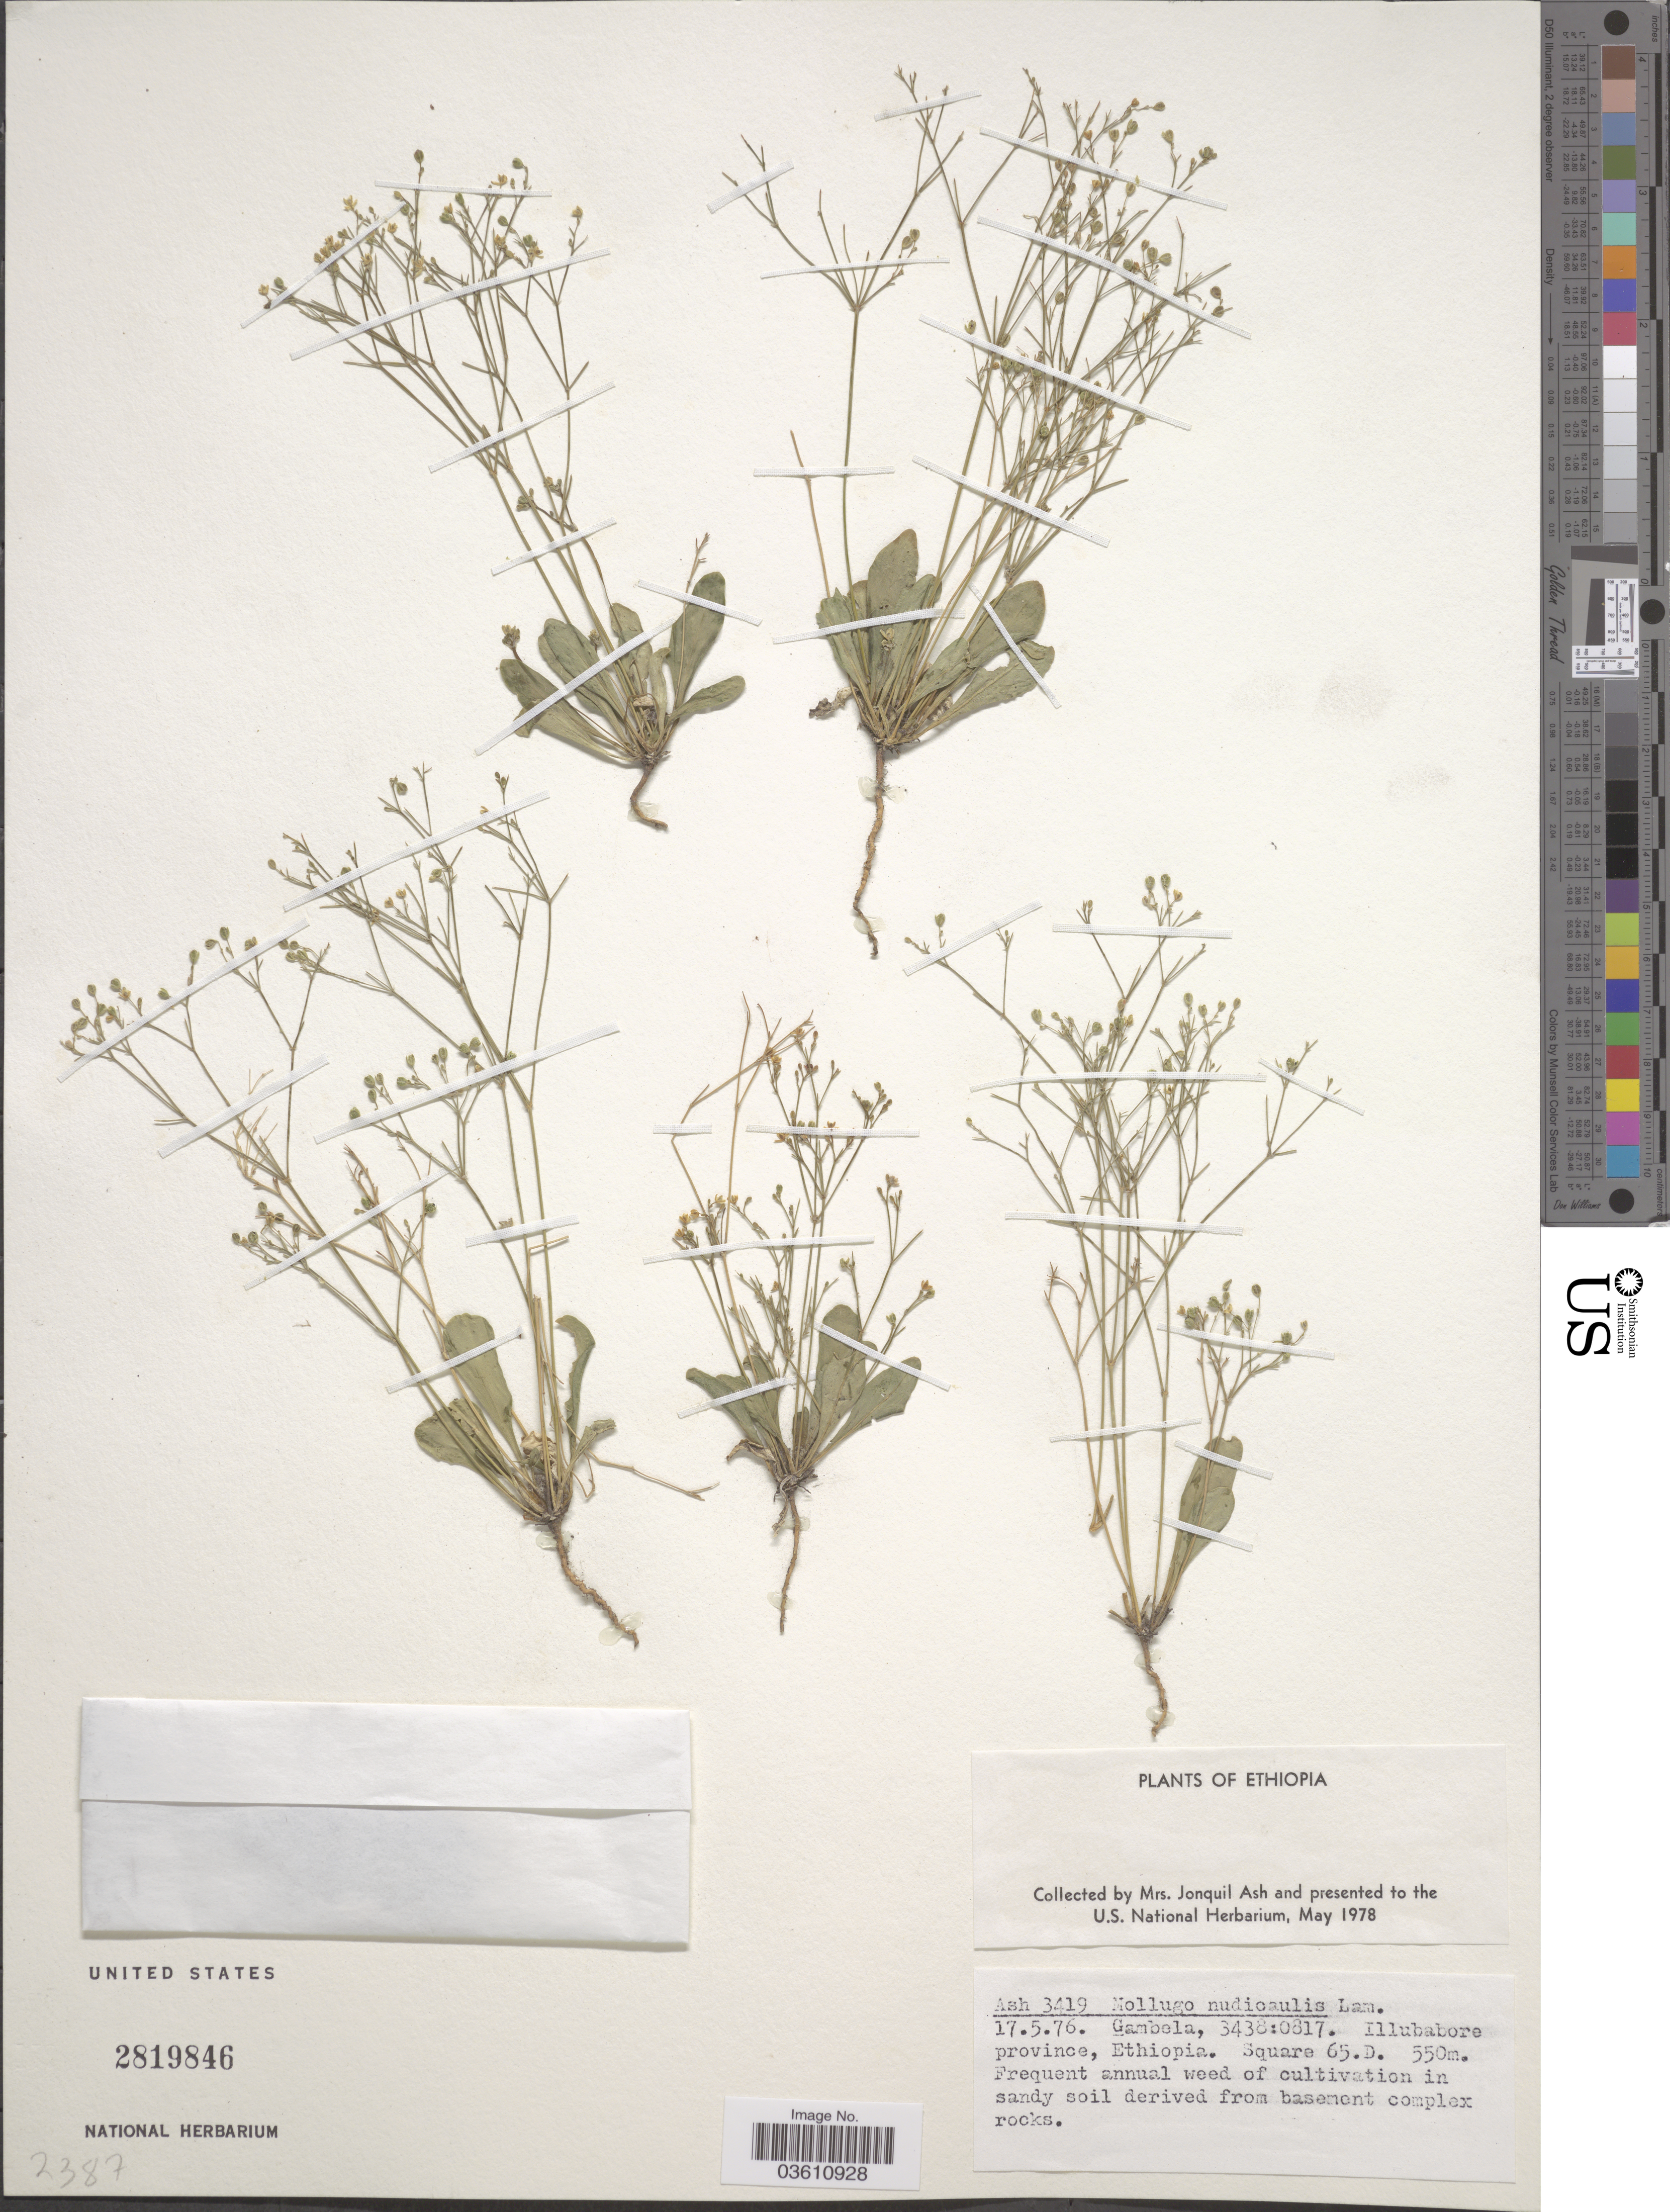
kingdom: Plantae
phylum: Tracheophyta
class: Magnoliopsida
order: Caryophyllales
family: Molluginaceae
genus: Paramollugo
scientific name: Paramollugo nudicaulis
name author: (Lam.) Thulin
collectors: J. Ash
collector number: Ash3419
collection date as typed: Transcribed d/m/y: 17/5/76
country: Ethiopia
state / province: Gambela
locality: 3438:0817. [unsure placement] Illubabore province, Ethiopia. Square 65.D.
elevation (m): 550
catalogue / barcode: US 2819846